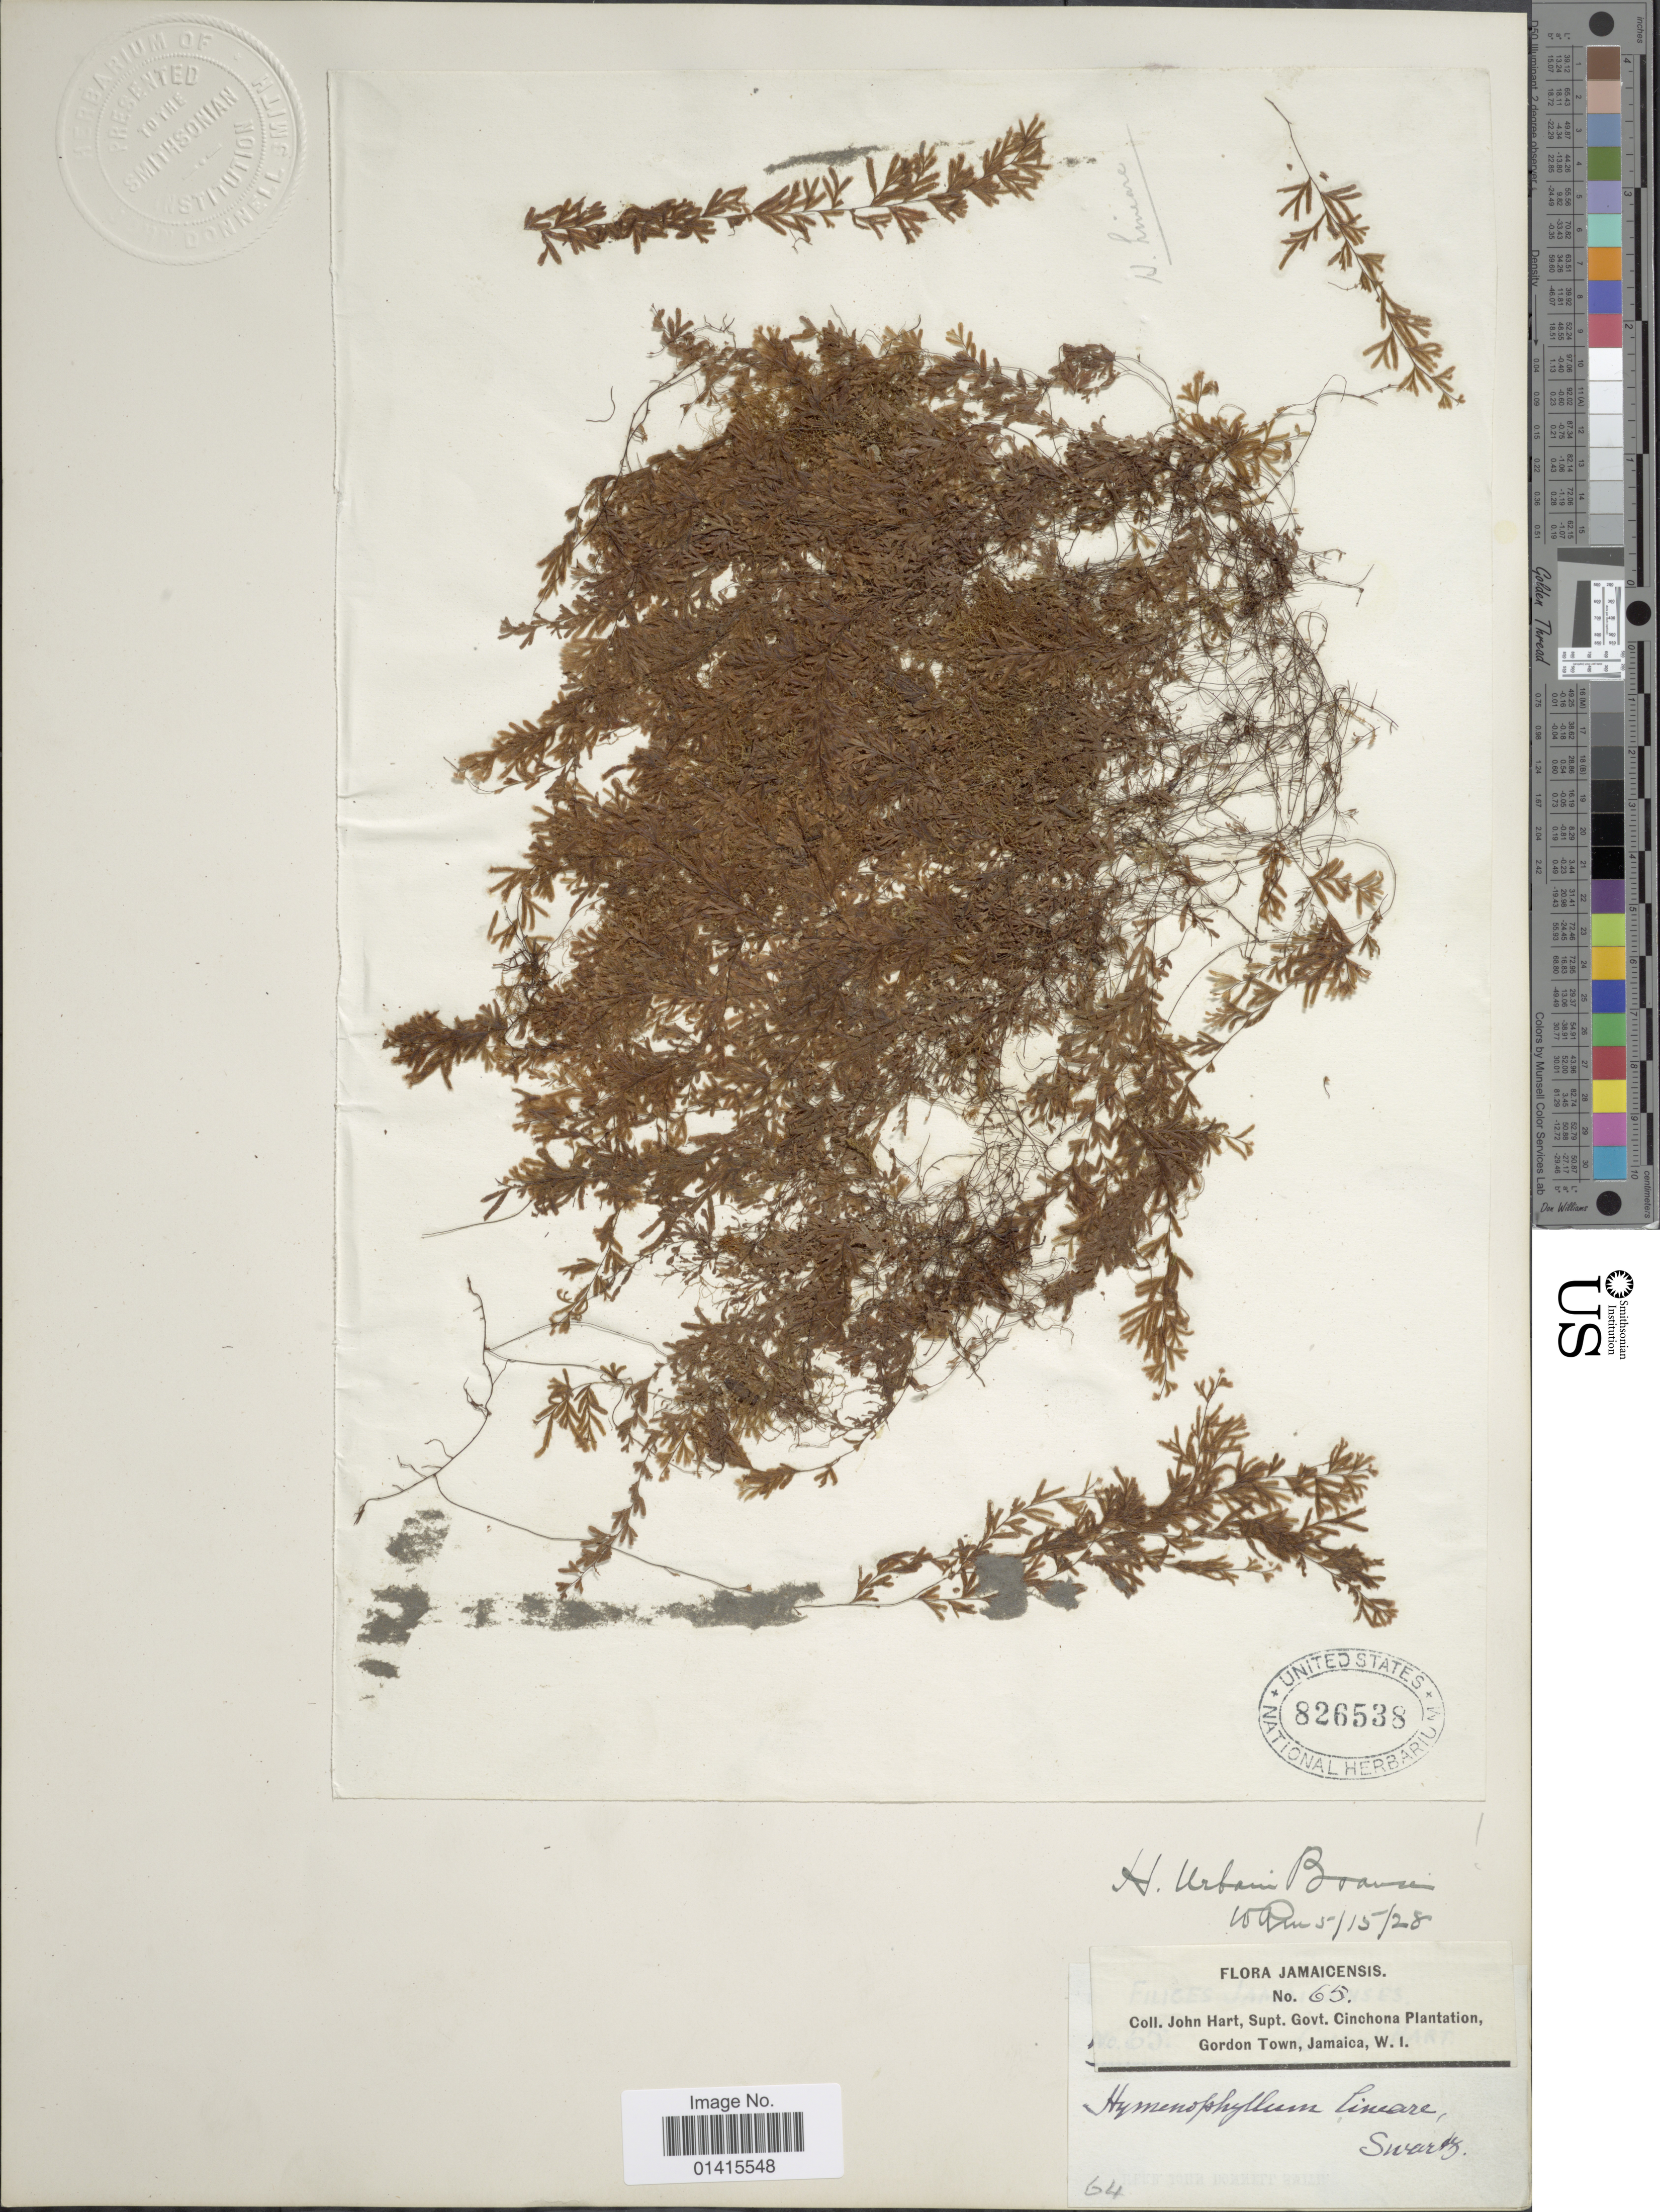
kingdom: Plantae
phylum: Tracheophyta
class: Polypodiopsida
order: Hymenophyllales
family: Hymenophyllaceae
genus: Hymenophyllum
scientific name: Hymenophyllum urbanii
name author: Brause in Urb.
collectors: J. H. Hart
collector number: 65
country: Jamaica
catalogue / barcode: US 826538